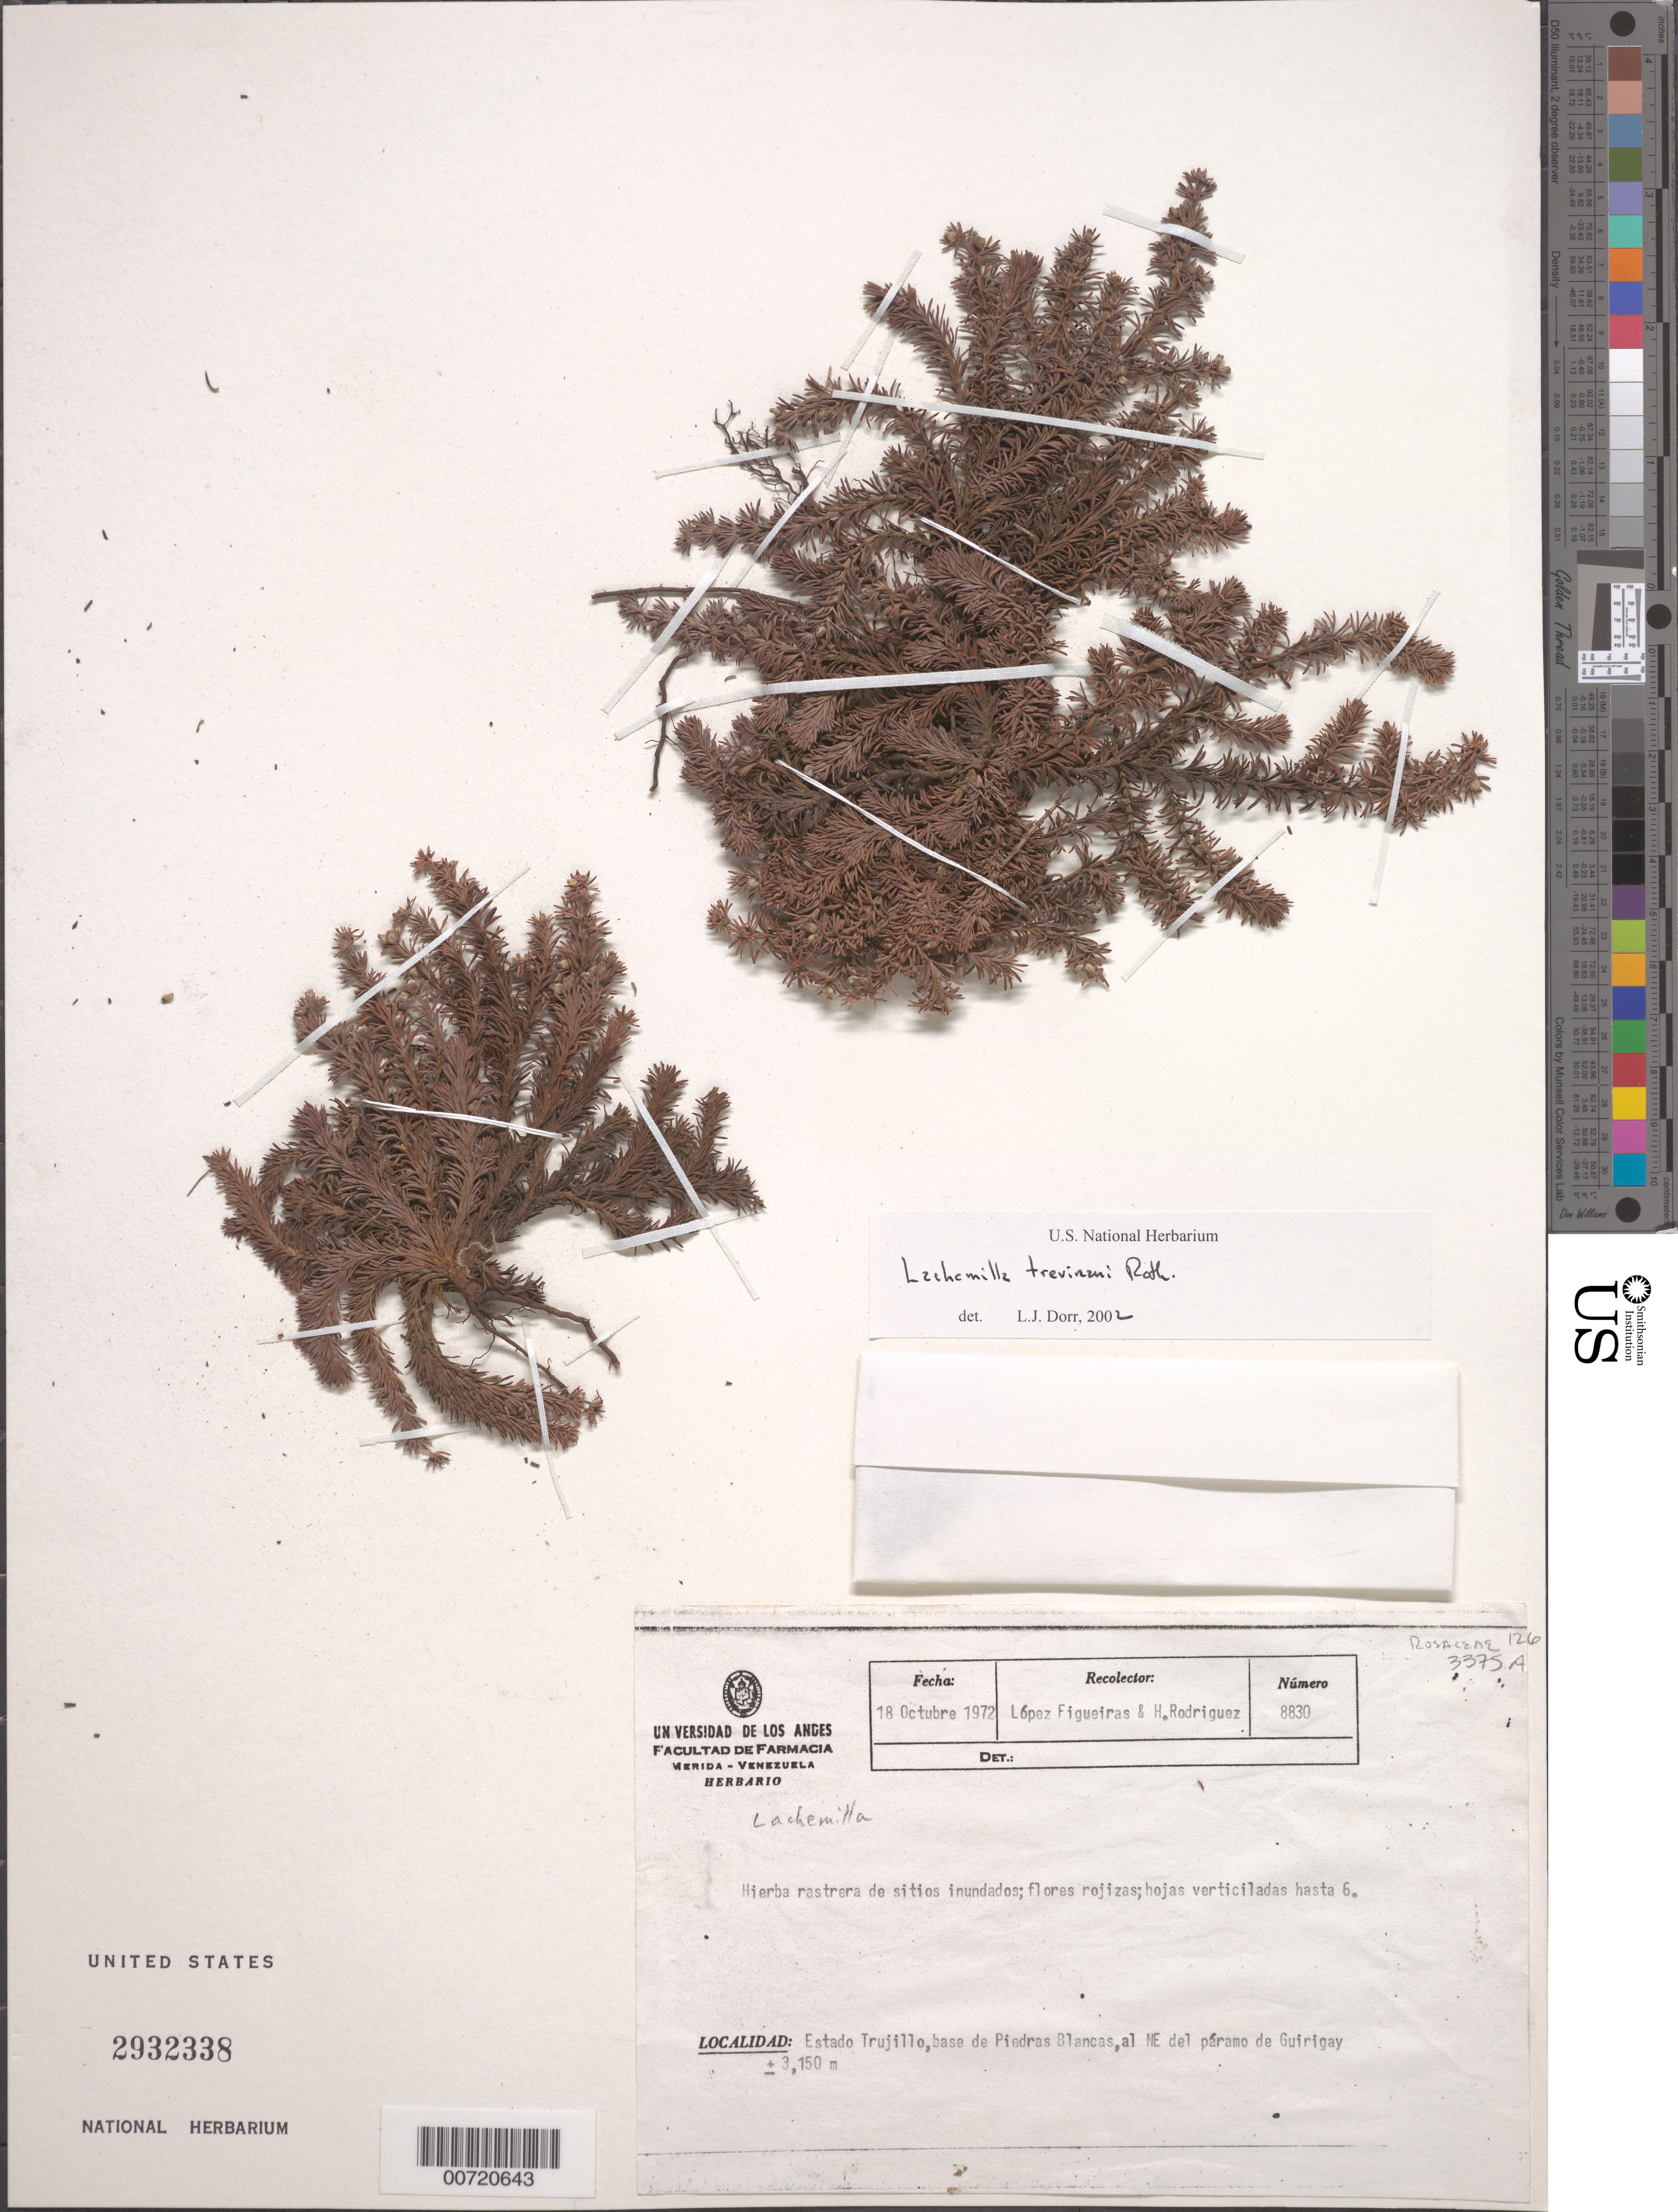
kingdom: Plantae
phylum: Tracheophyta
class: Magnoliopsida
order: Rosales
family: Rosaceae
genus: Lachemilla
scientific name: Lachemilla trevirani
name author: Rothm.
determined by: Dorr, L. J., (BOT), Smithsonian Institution - National Museum of Natural History (UNITED STATES)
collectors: M. López Figueiras & H. Rodriguez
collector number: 8830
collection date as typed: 18 Oct 1972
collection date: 1972-10-18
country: Venezuela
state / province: Trujillo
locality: Base de Piedras Blancas, al NE del Páramo de Guirigay.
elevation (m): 3150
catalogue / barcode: US 2932338